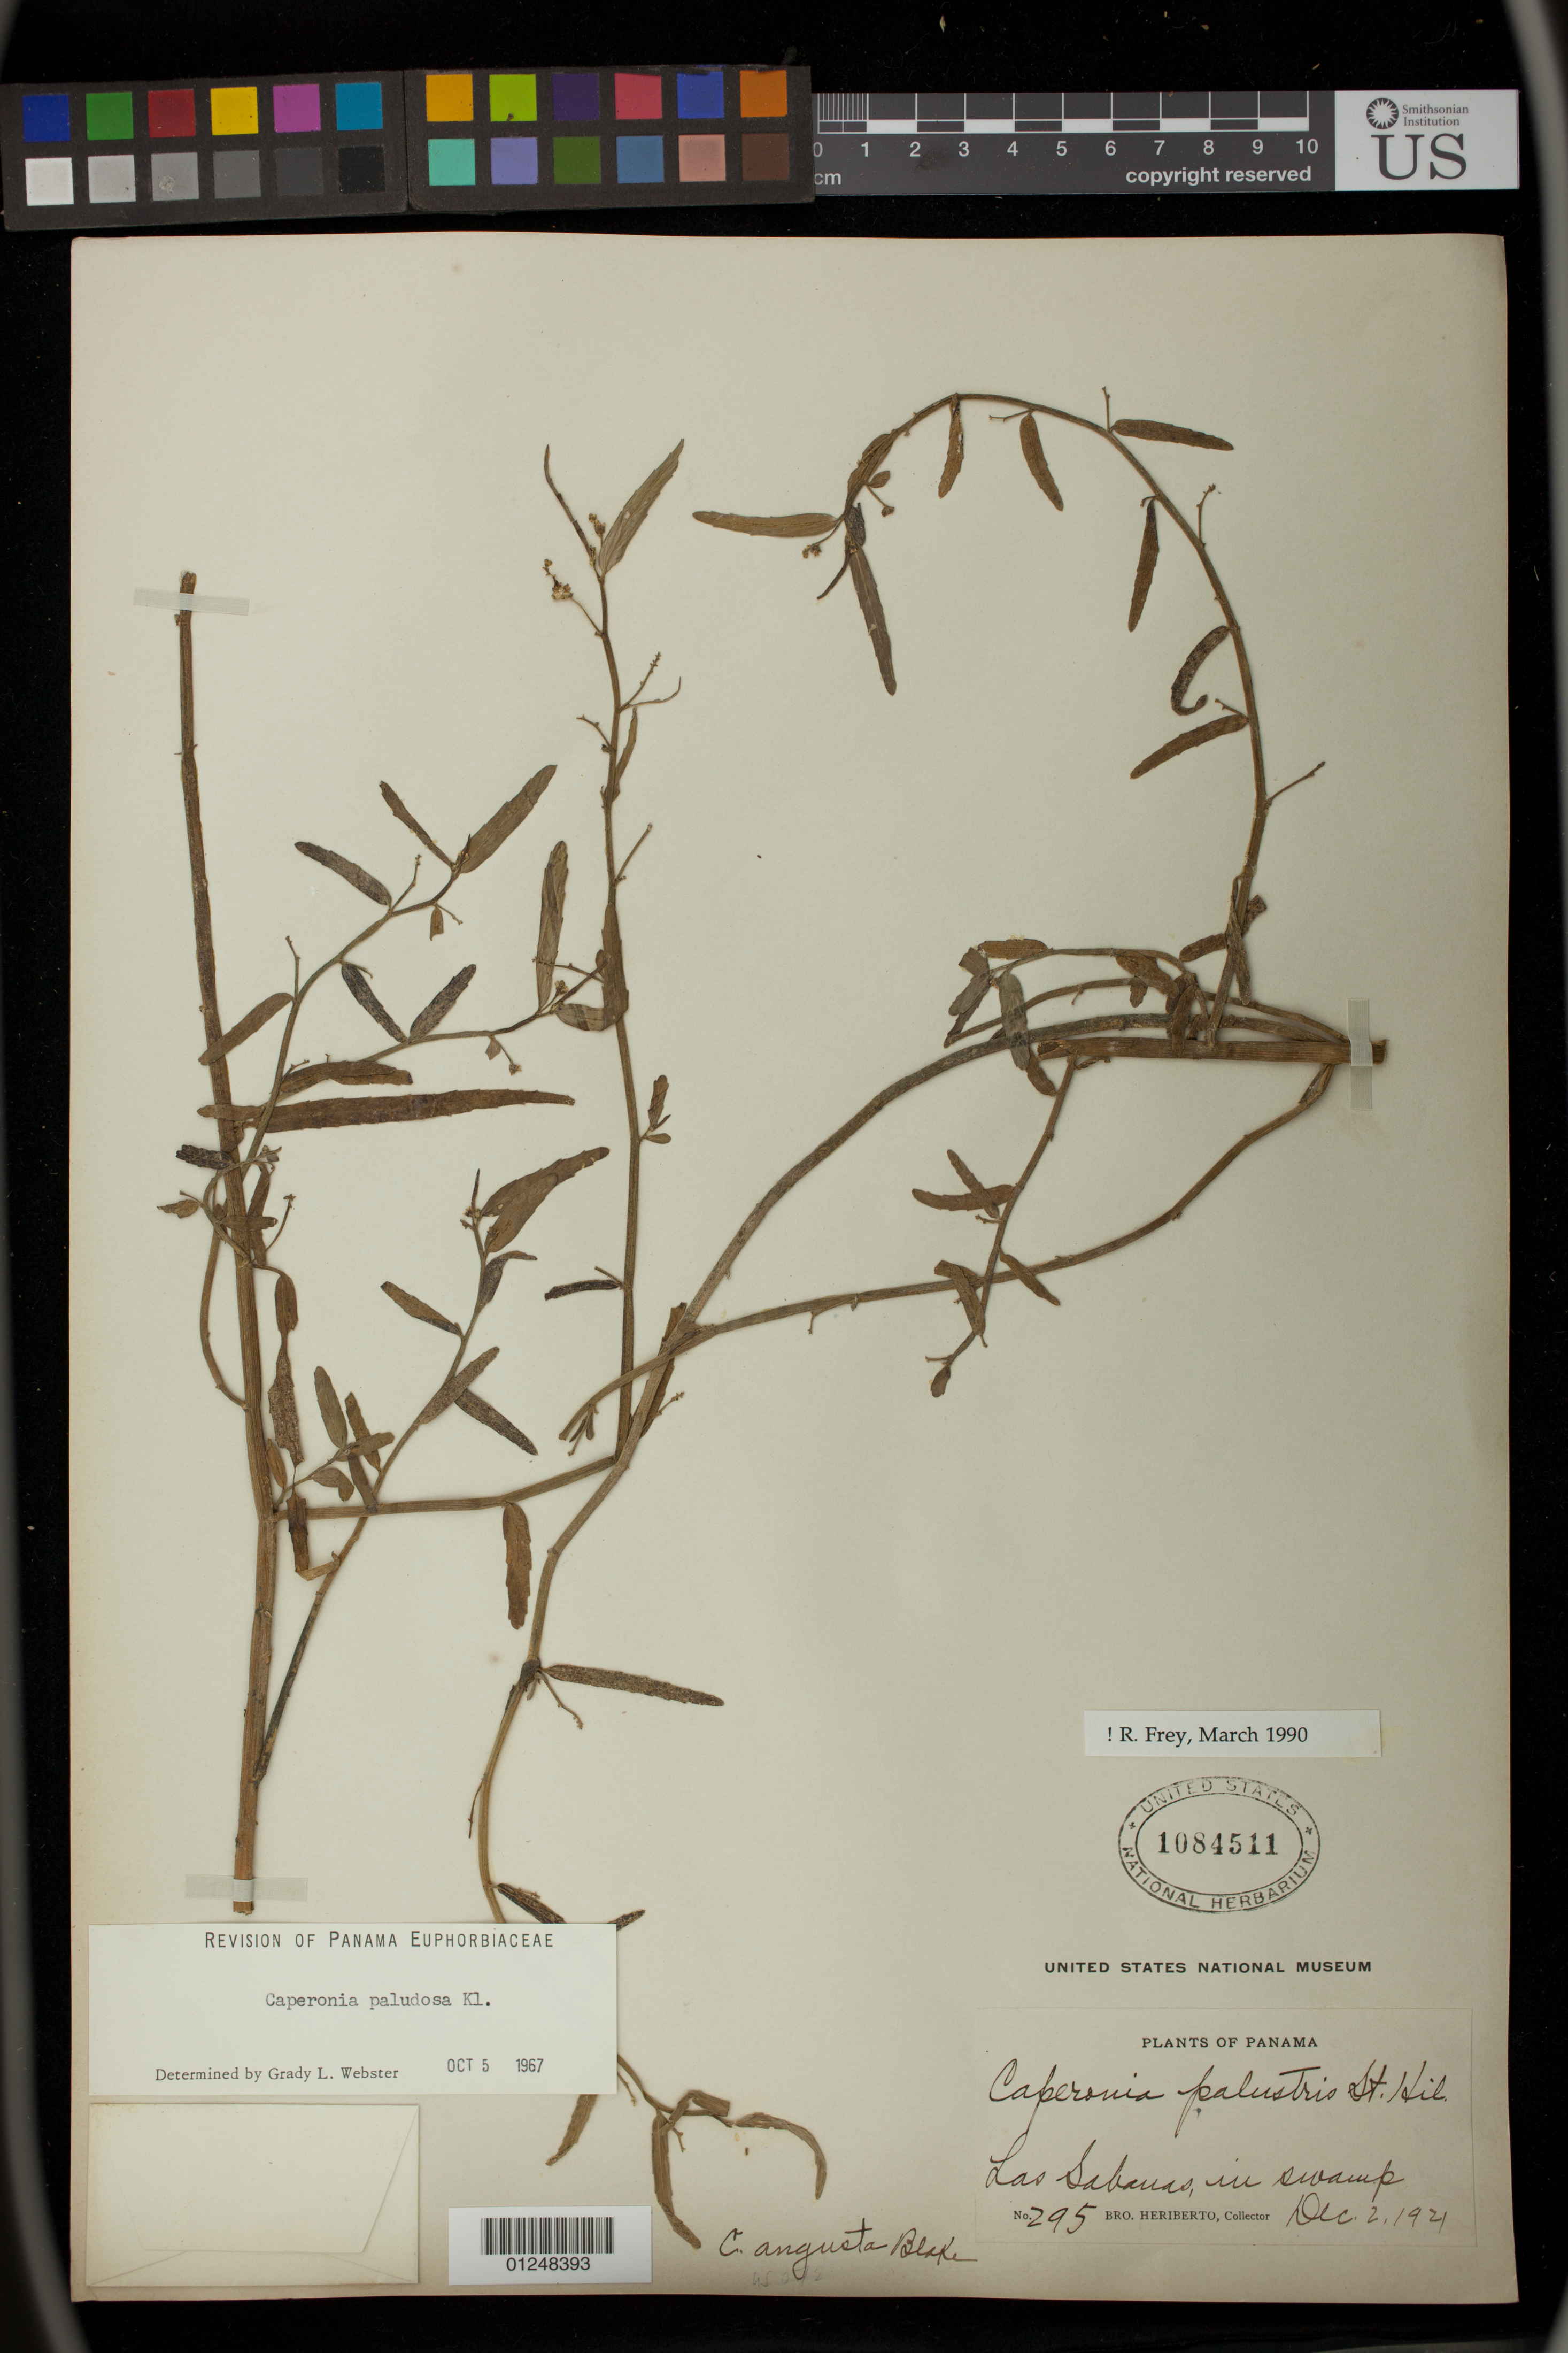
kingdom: Plantae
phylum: Tracheophyta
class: Magnoliopsida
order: Malpighiales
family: Euphorbiaceae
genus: Caperonia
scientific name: Caperonia paludosa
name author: Klotzsch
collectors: B. Heriberto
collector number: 295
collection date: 1921-12-02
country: Panama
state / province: Coclé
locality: Las Sabanas, in swamp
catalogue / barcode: US 1084511